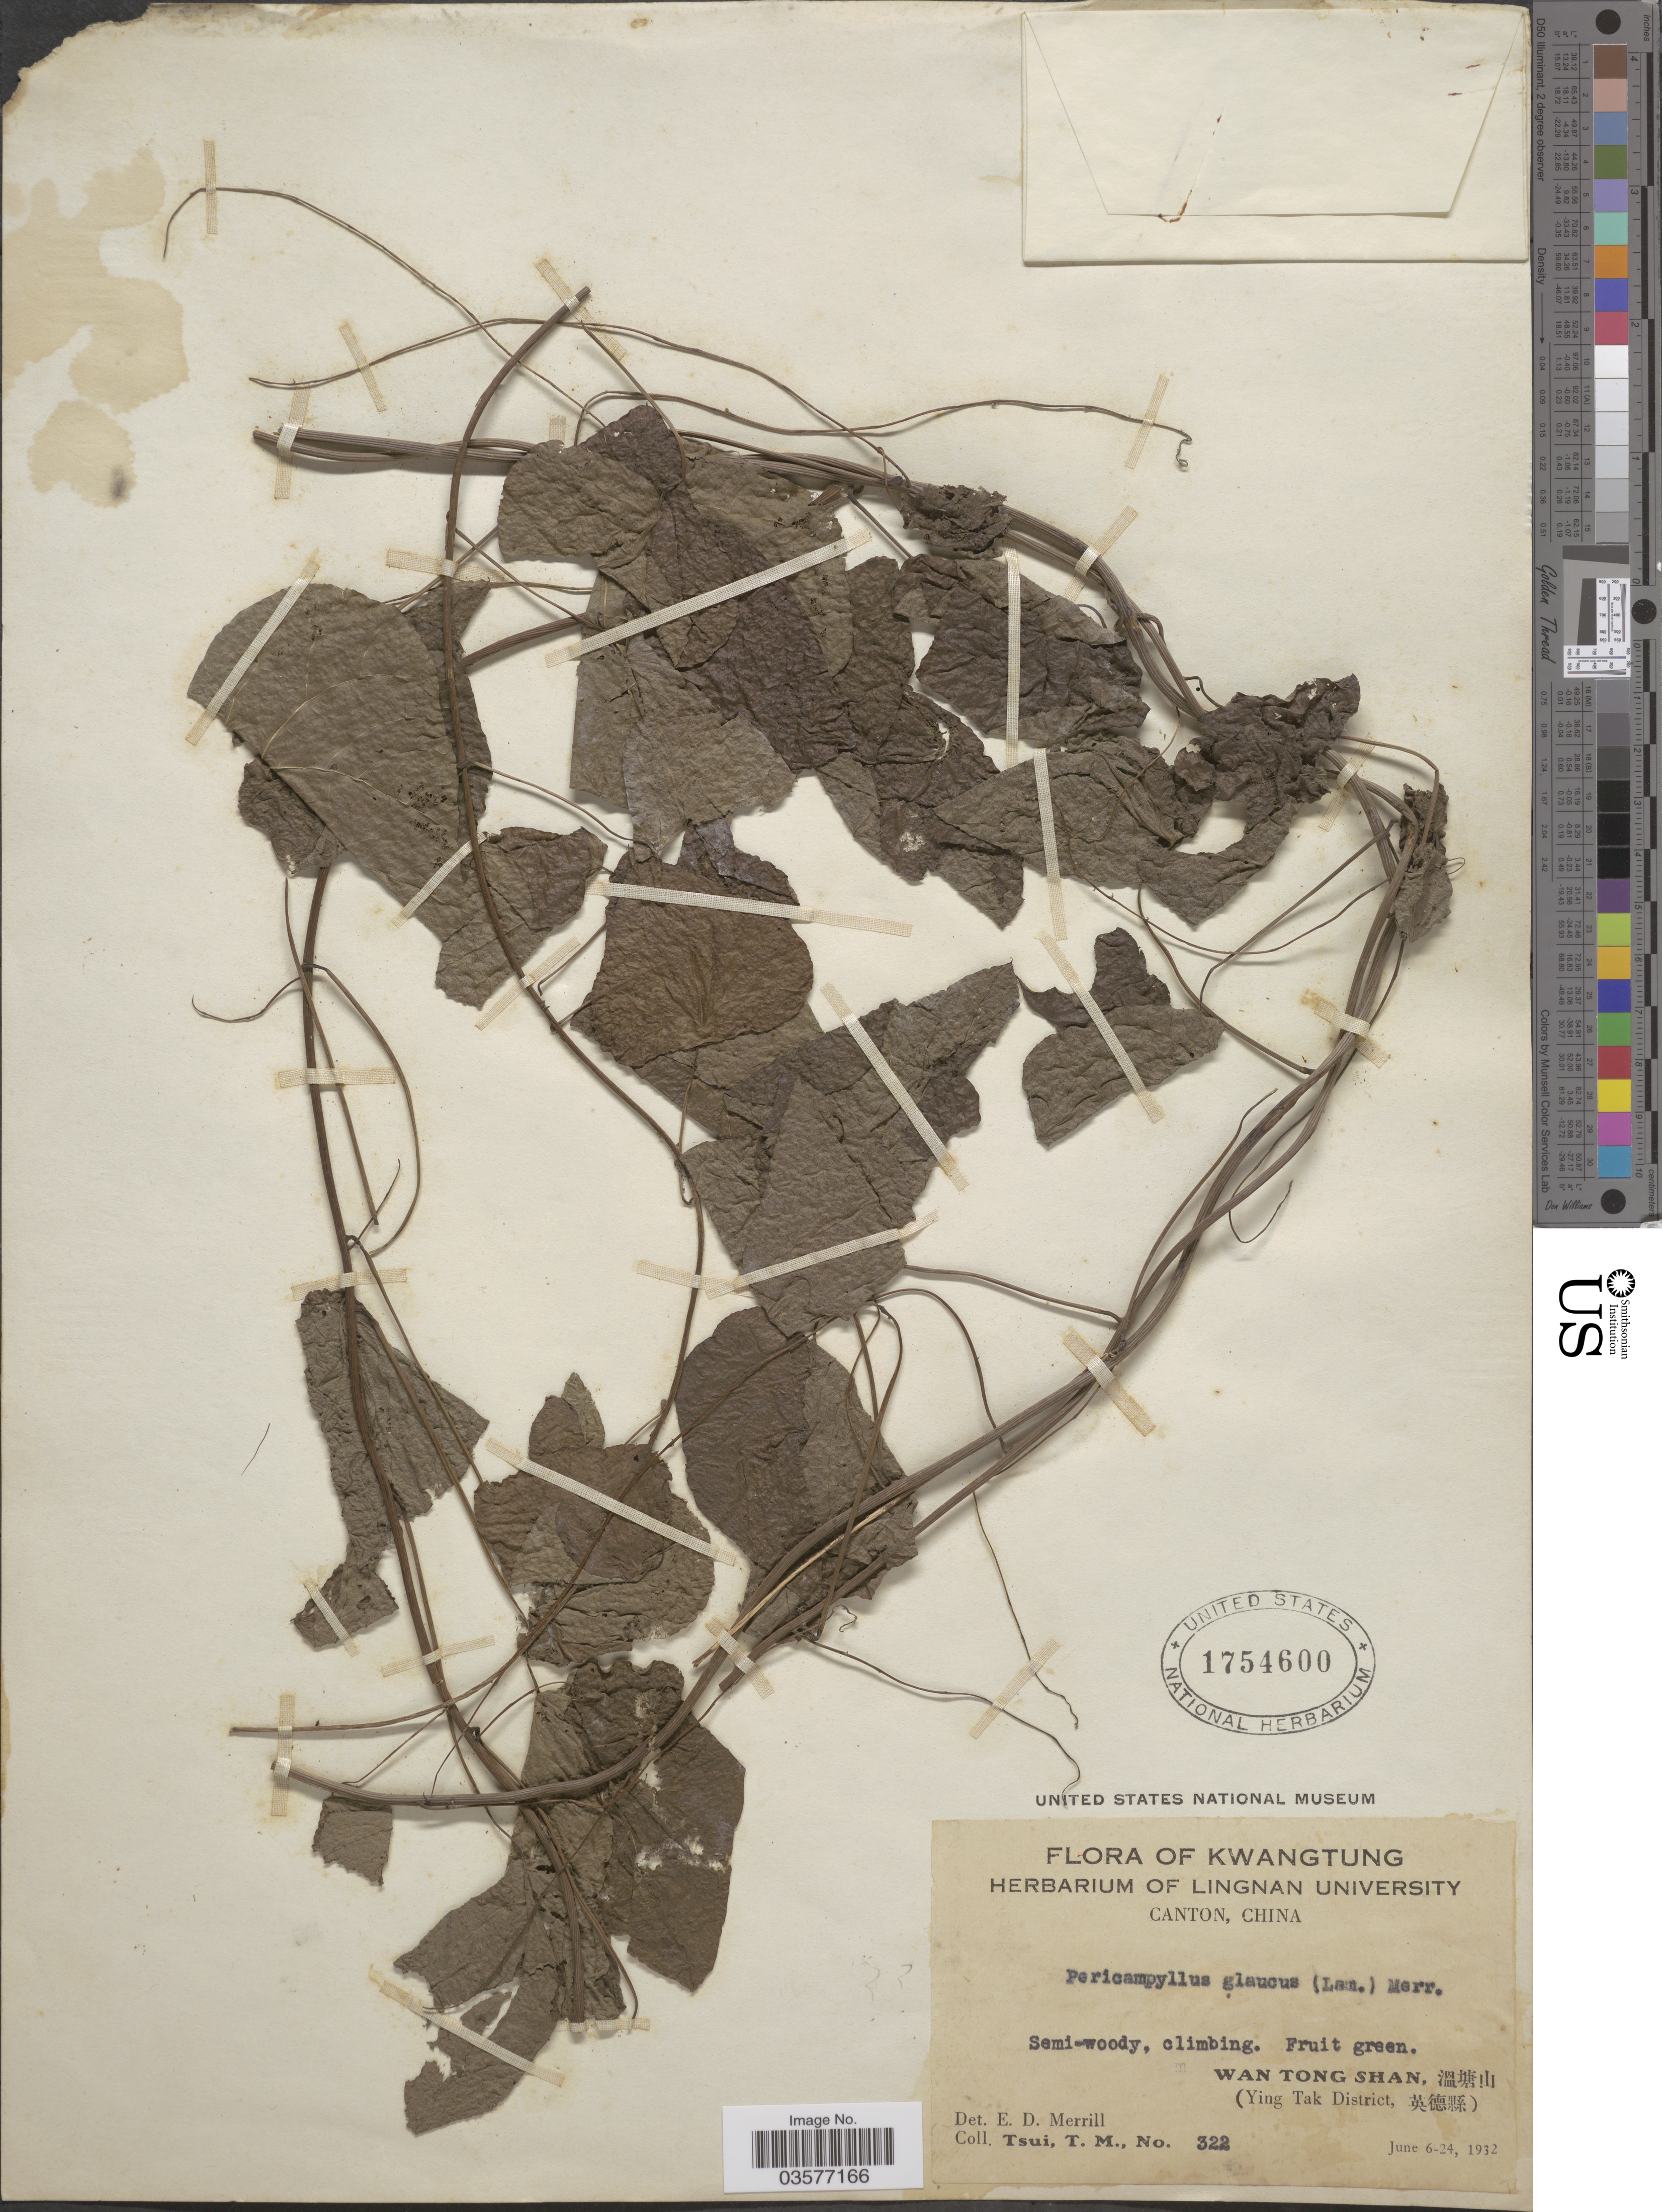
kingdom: Plantae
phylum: Tracheophyta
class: Magnoliopsida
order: Ranunculales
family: Menispermaceae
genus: Pericampylus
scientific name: Pericampylus glaucus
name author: (Lam.) Merr.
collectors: T. Tsui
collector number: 322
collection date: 1932-06-06/1932-06-24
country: China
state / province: Guangdong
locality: Kwangtung. Canton, China. Wan Tong Shan, X. (Yin Tak District, X).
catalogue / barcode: US 1754600